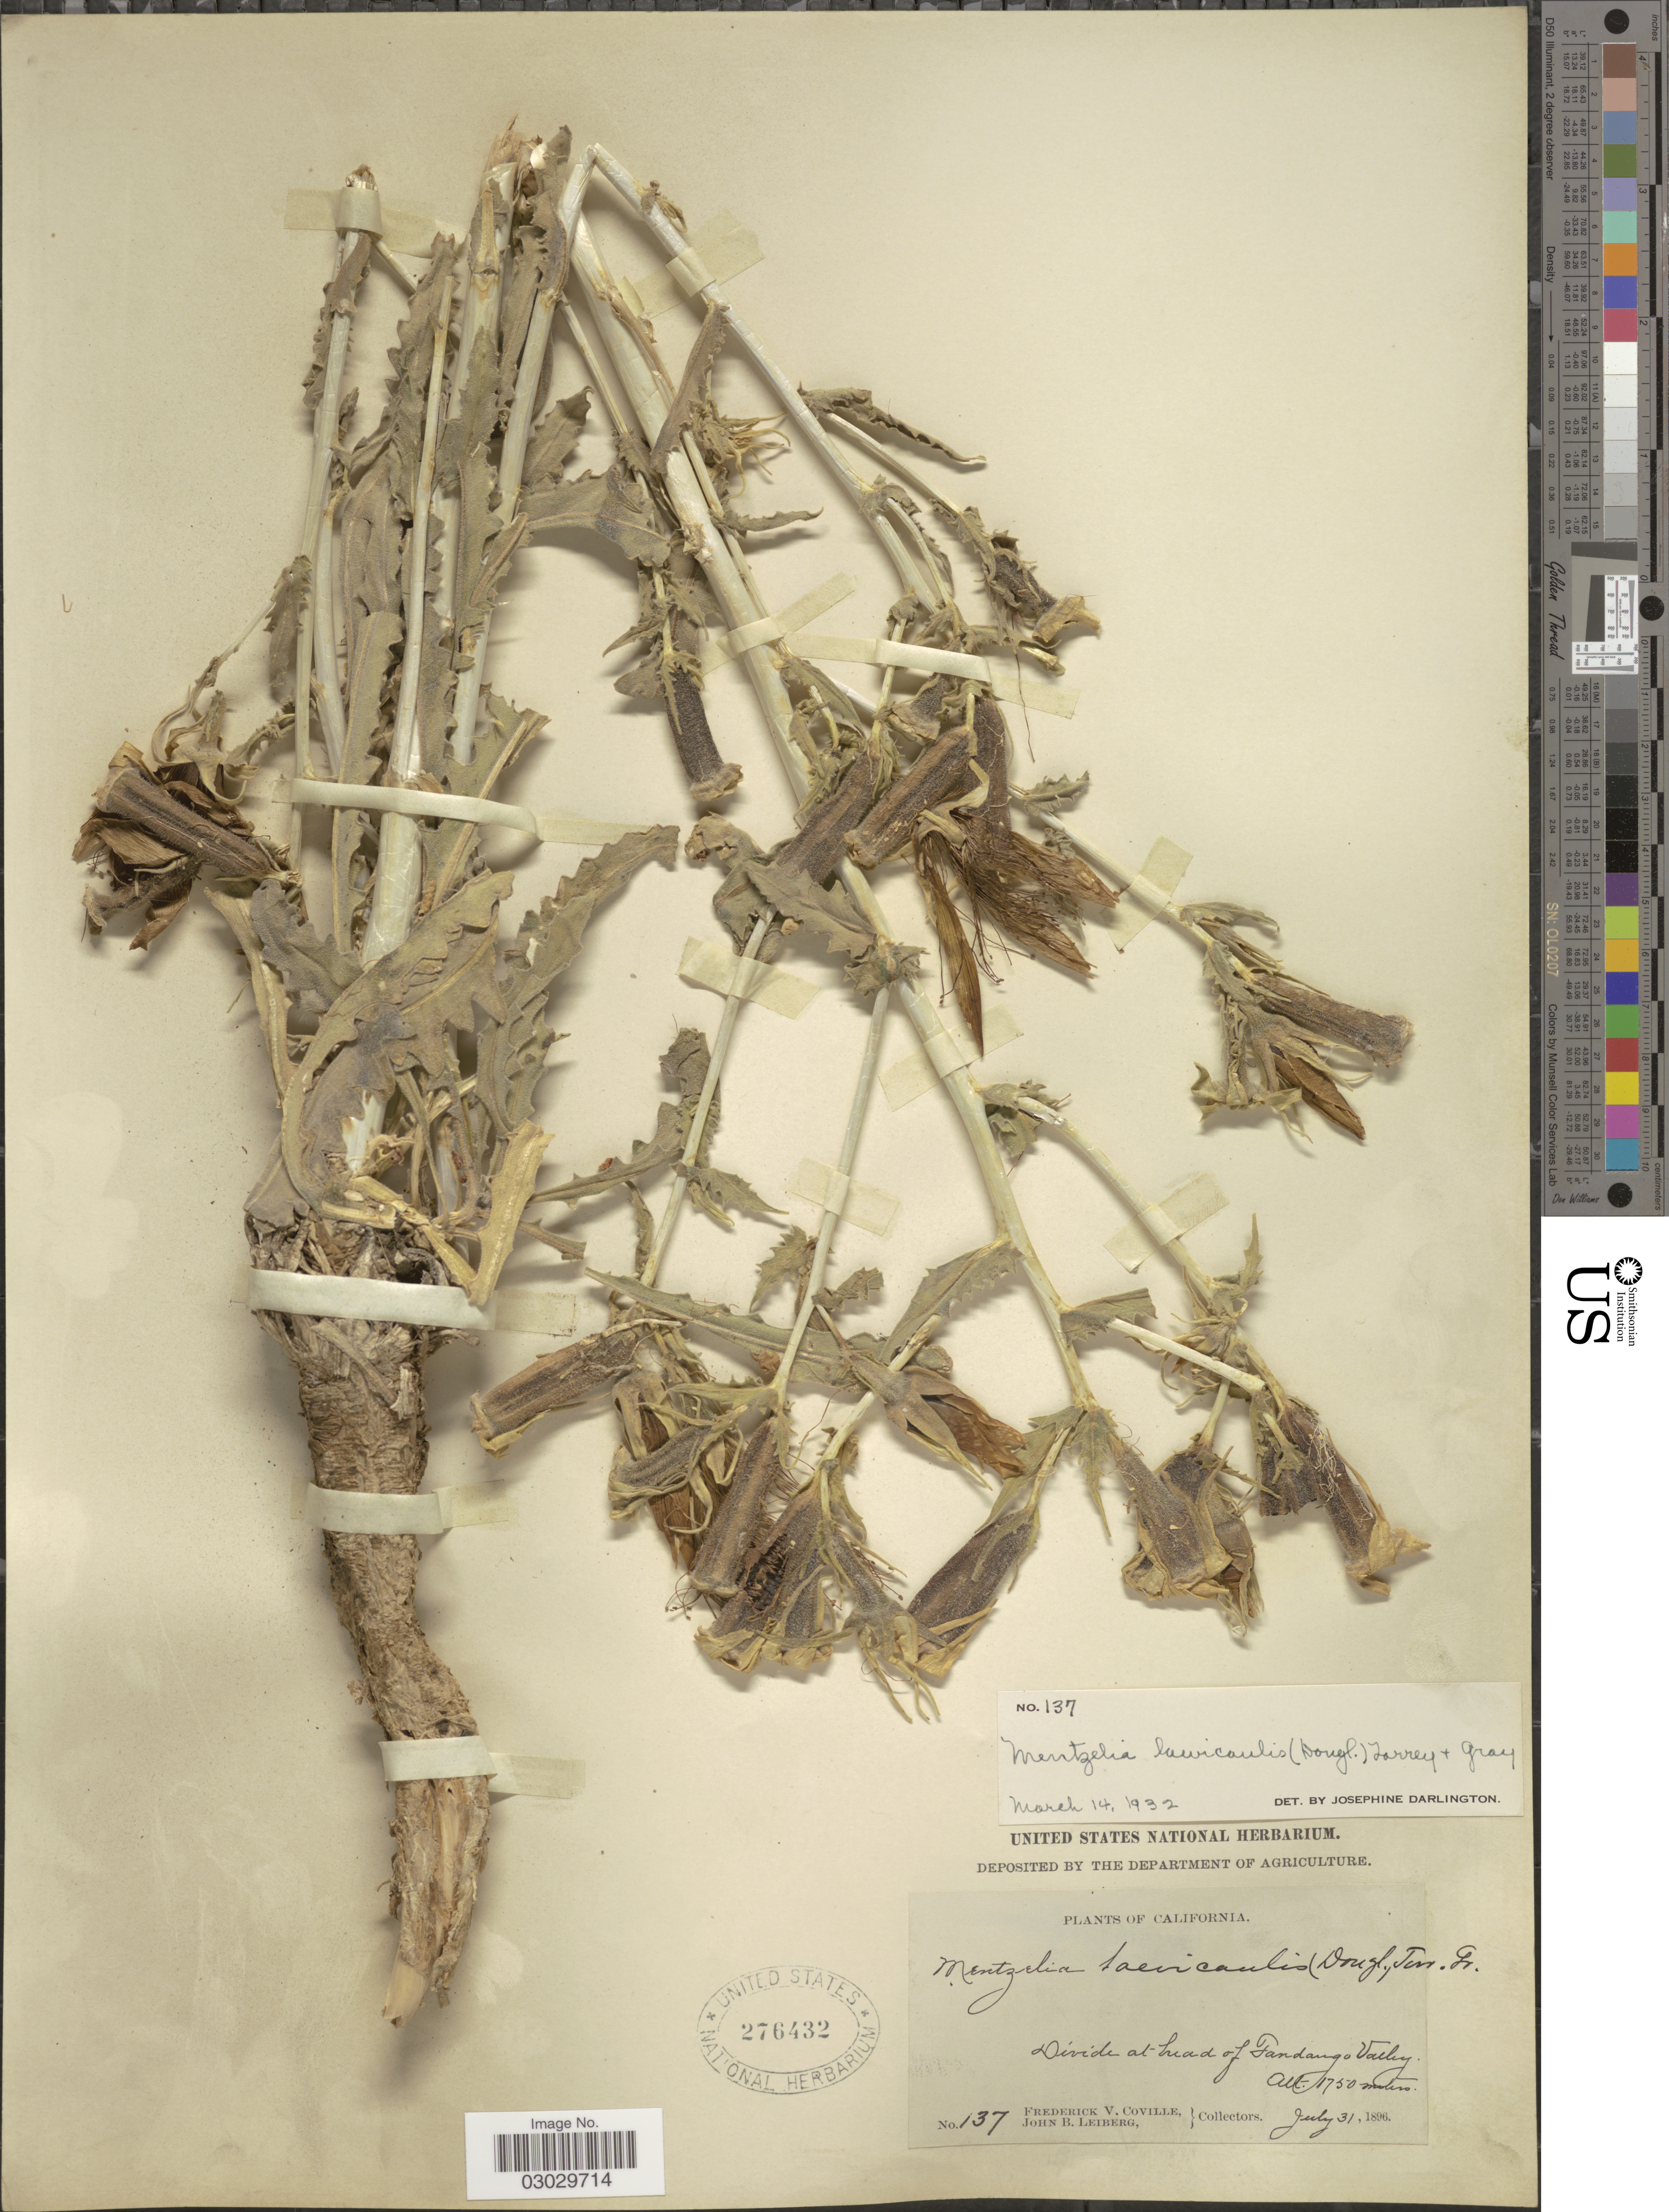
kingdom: Plantae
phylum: Tracheophyta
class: Magnoliopsida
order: Cornales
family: Loasaceae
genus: Mentzelia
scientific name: Mentzelia laevicaulis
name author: (Douglas ex Hook.) Torr. & A. Gray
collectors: F. V. Coville & J. B. Leiberg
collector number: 137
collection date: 1896-07-31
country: United States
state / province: California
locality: Divide at head of Fandango Valley.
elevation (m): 1750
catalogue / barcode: US 276432